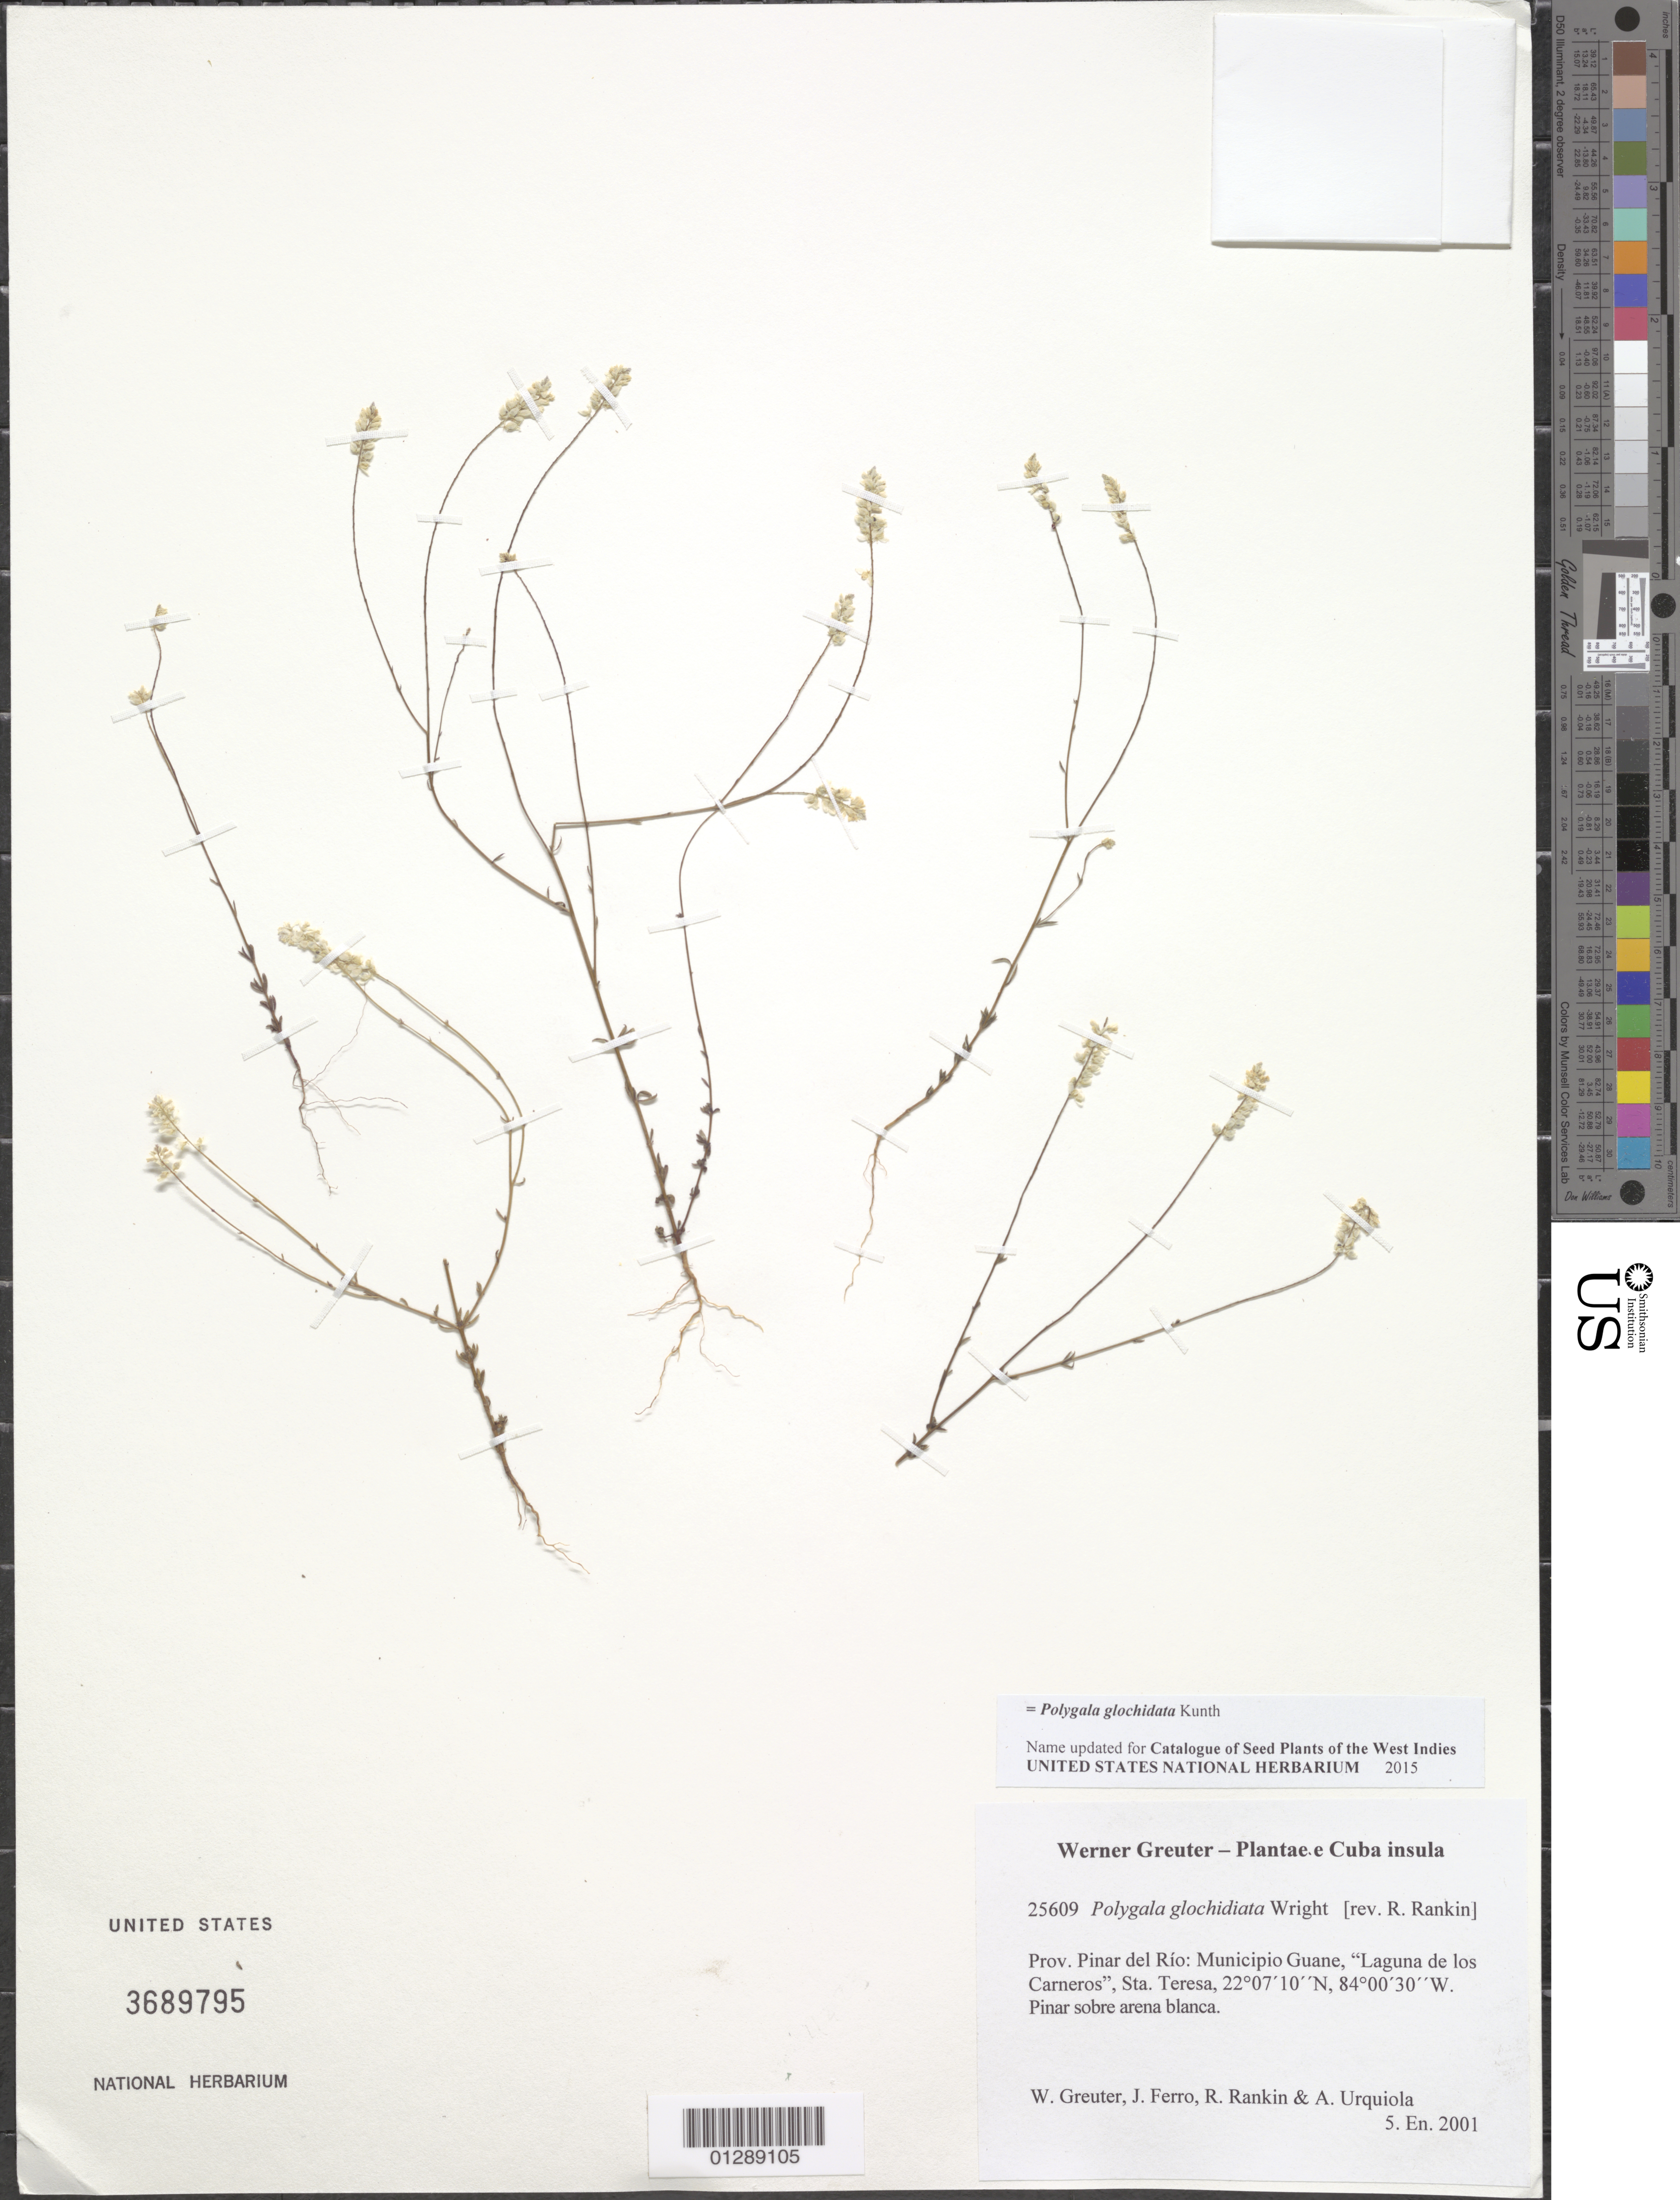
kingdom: Plantae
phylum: Tracheophyta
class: Magnoliopsida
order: Fabales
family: Polygalaceae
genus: Polygala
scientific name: Polygala glochidiata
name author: Kunth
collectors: W. R. Greuter, J. Ferro, R. Rankin Rodriguez & A. Urquiola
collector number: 25609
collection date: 2001-01-05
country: Cuba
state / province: Pinar del Rio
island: Cuba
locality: Municipio Guane, "Laguna de los Carneros", Sta. Teresa.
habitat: Pinar sobre arena blanca.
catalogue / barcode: US 3689795